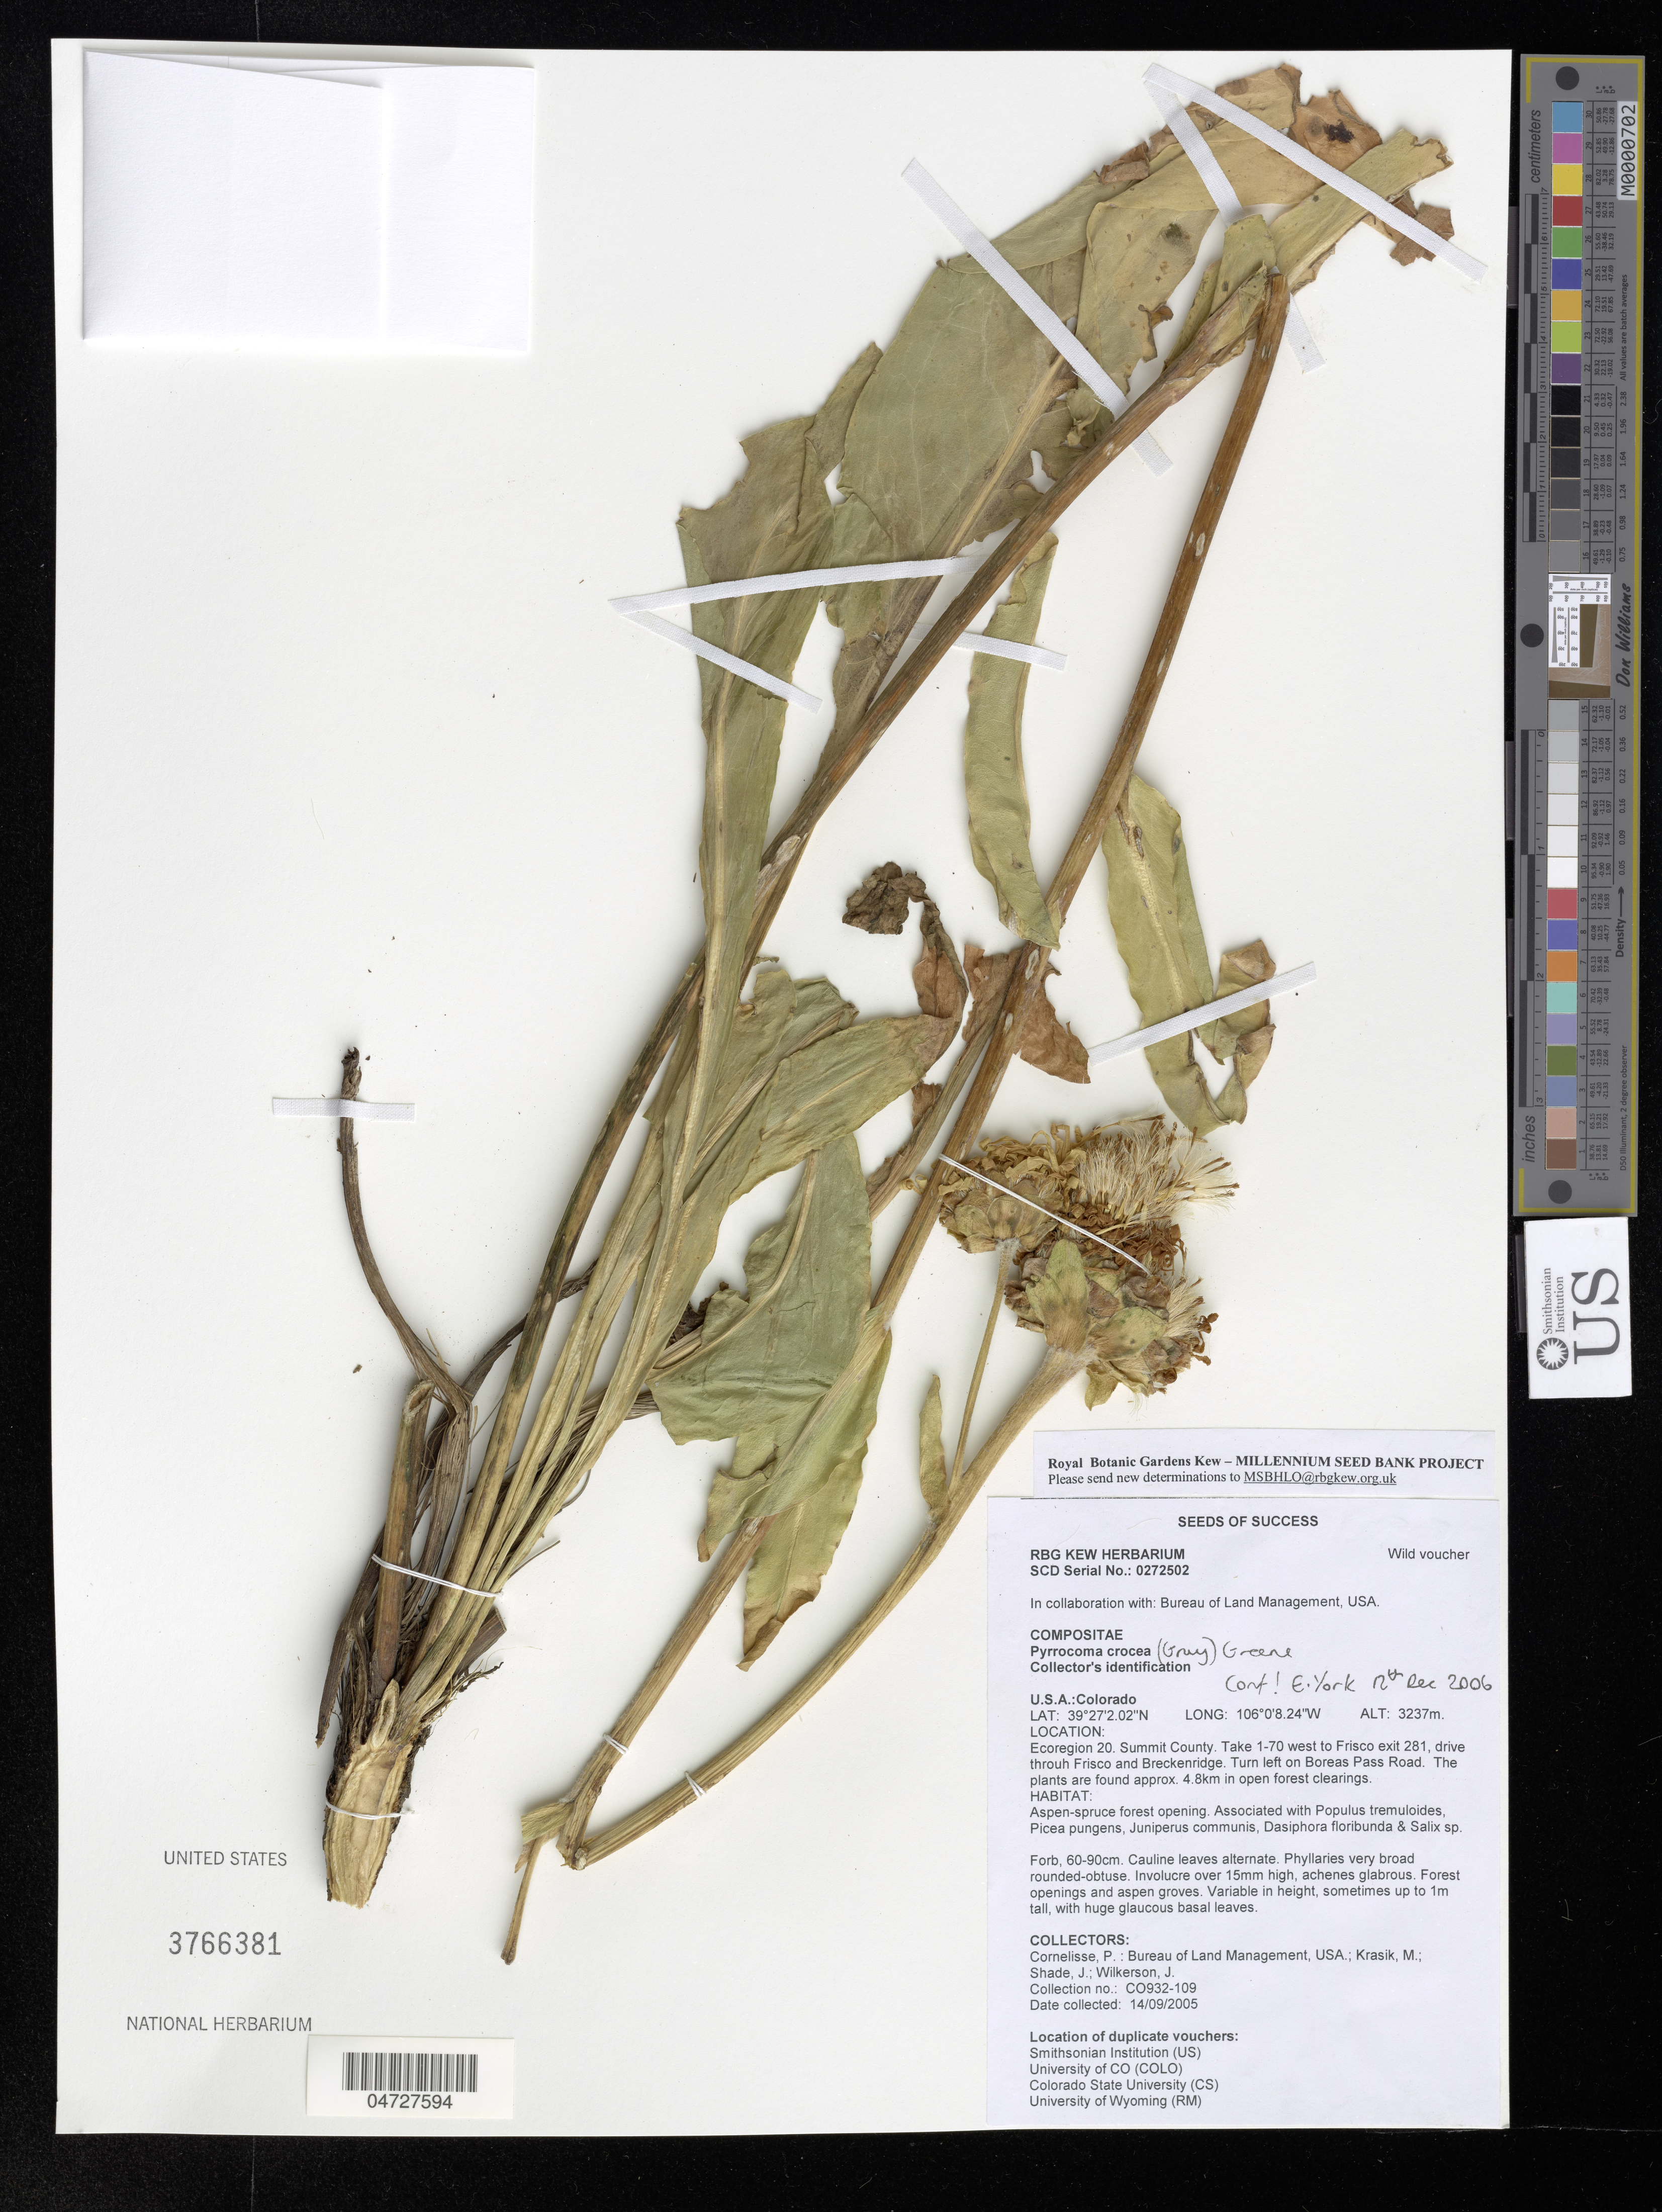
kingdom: Plantae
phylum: Tracheophyta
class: Magnoliopsida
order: Asterales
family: Asteraceae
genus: Pyrrocoma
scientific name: Pyrrocoma crocea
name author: (A. Gray) Greene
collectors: P. Cornelisse, M. Krasik, J. Shade & J. Wilkerson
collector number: CO932-109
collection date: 2005-09-14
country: United States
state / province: Colorado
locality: Ecoregion 20. Summit County. Take 1-70 west to Frisco exit 281, drive throuh Frisco and Breckenridge. Turn left on Boreas Pass Road. The plants are found approx. 4.8km in open forest clearings.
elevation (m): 3237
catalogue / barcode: US 3766381